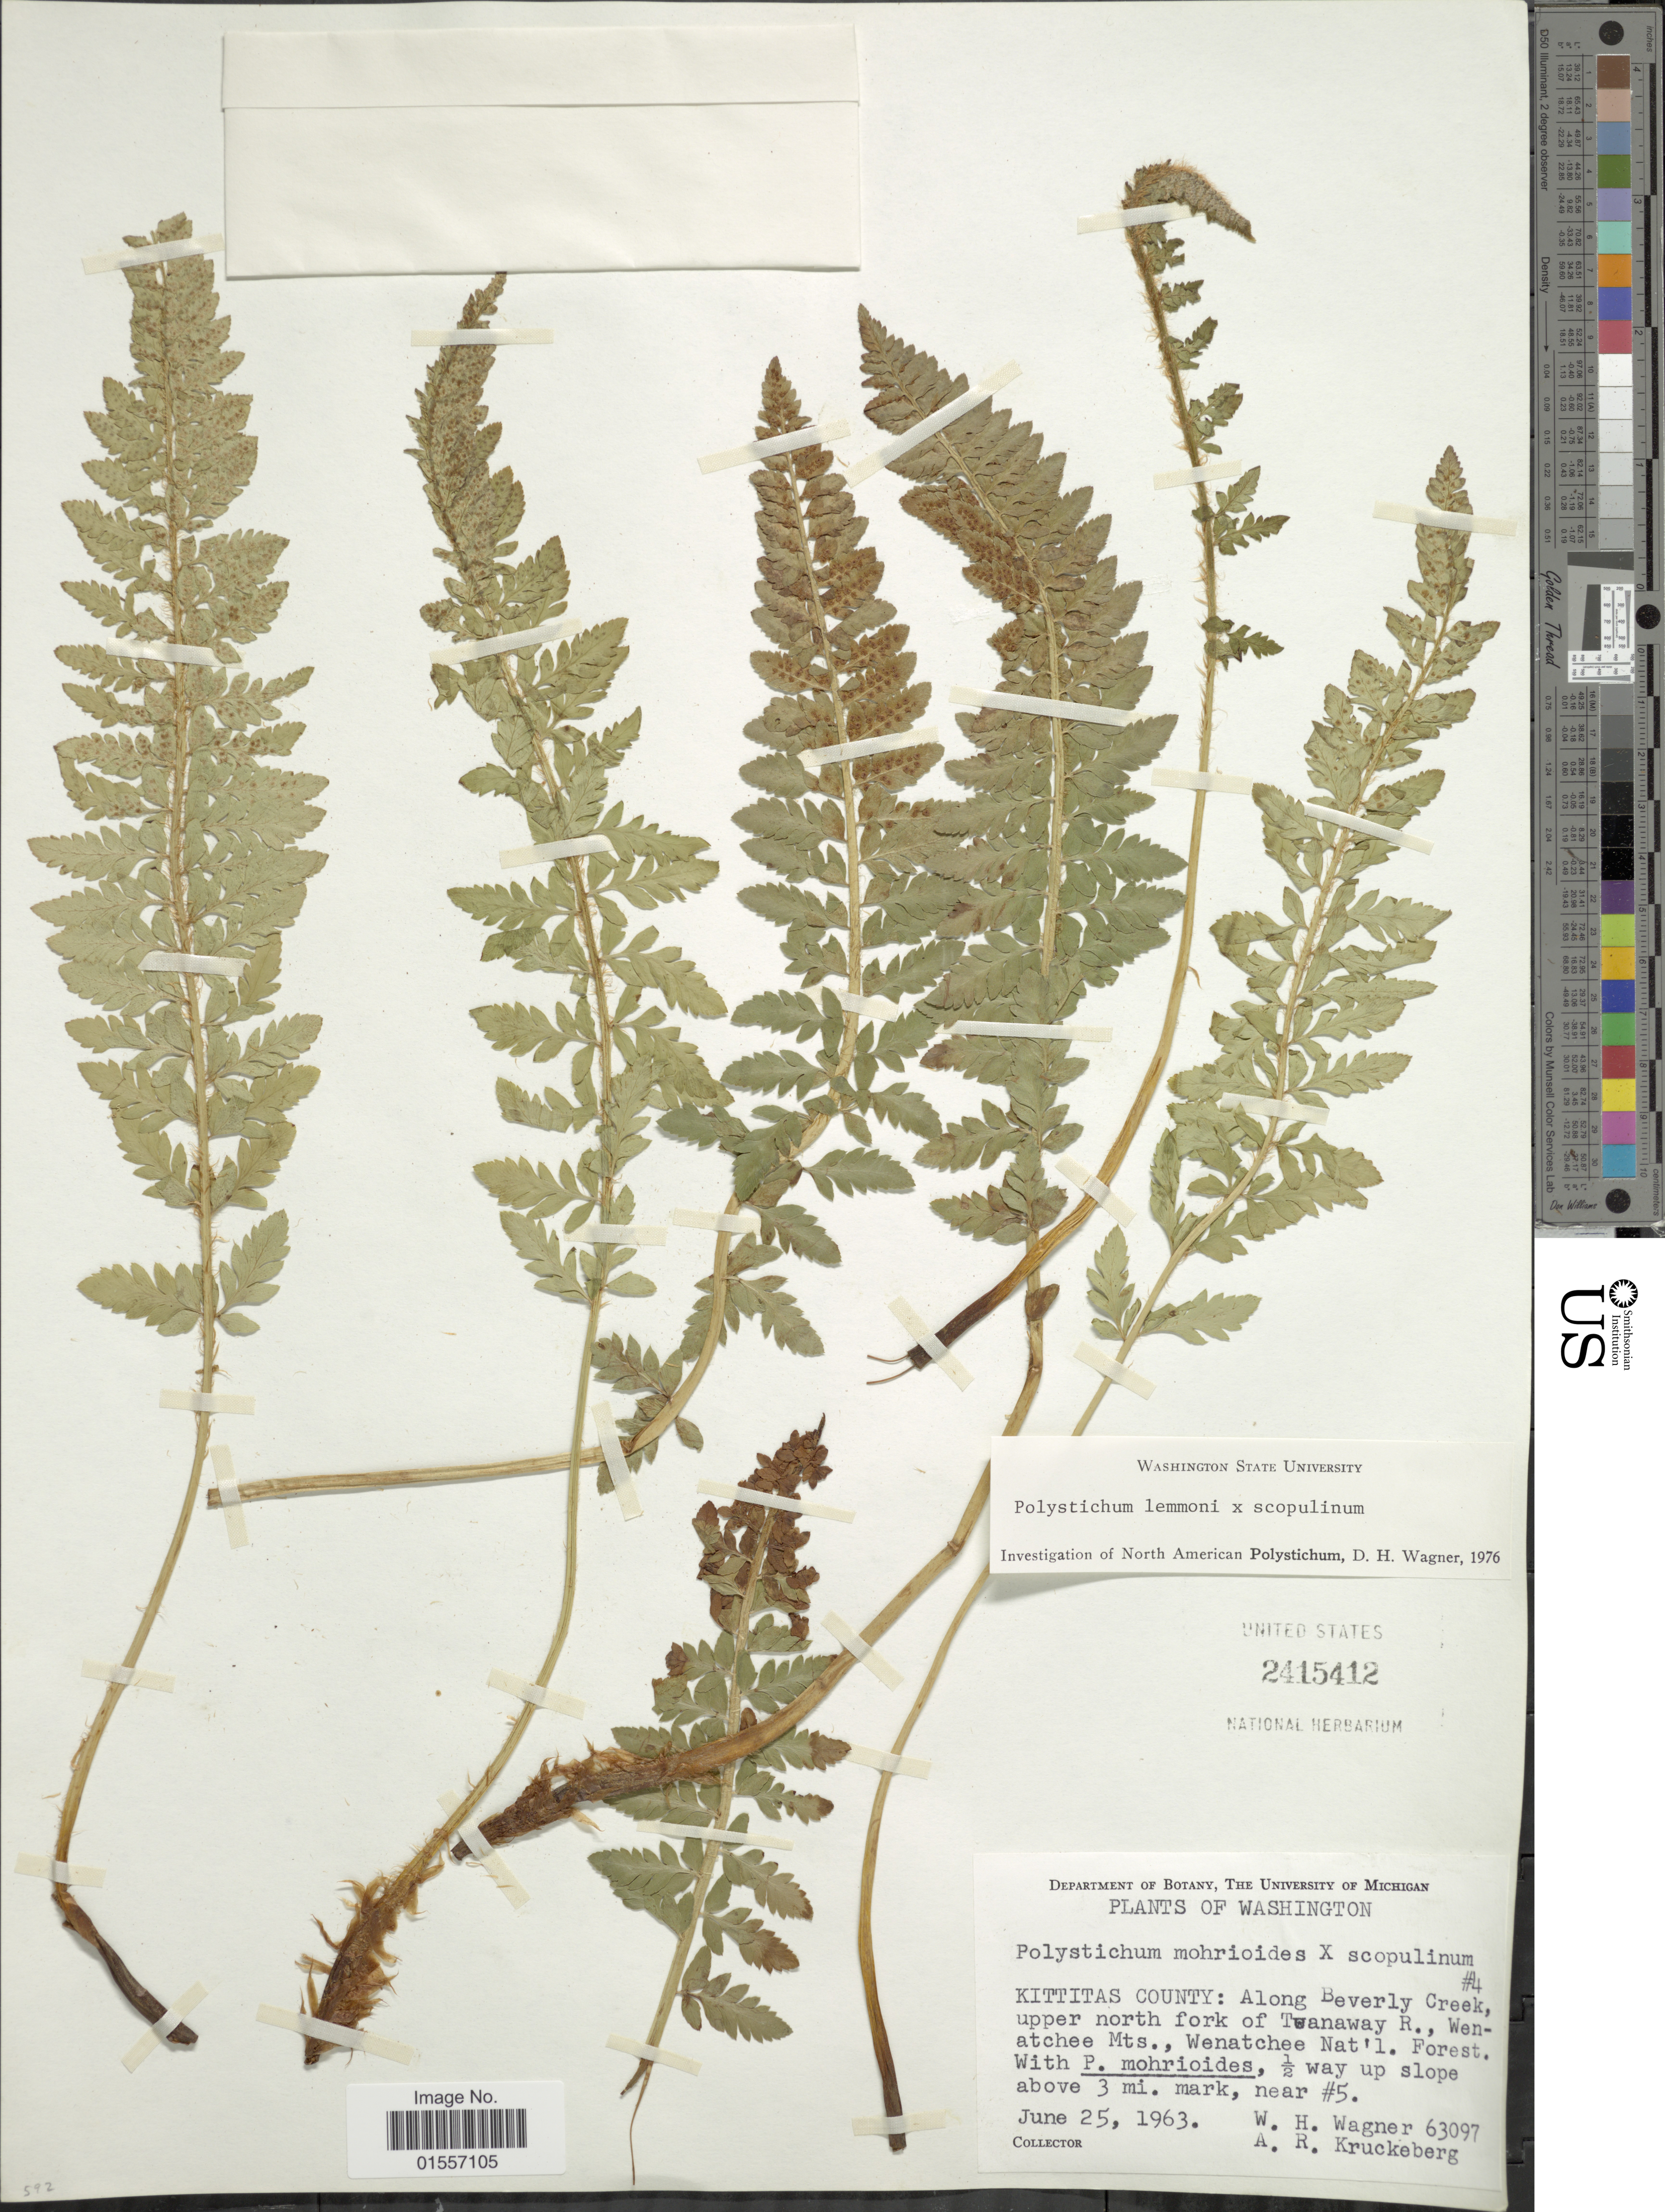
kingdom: Plantae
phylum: Tracheophyta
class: Polypodiopsida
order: Polypodiales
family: Dryopteridaceae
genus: Polystichum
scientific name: Polystichum lemmonii x P. scopulinum (D.C. Eaton) Maxon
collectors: W. H. Wagner & A. Kruckeberg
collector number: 63097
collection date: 1963-06-25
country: United States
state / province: Washington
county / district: Kittitas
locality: Washington, Kittitas County: along Beverly Creek, upper north fork of Teanaway R., Wenatchee Mts., Wenatchee Nat'l Forest.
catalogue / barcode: US 2415412